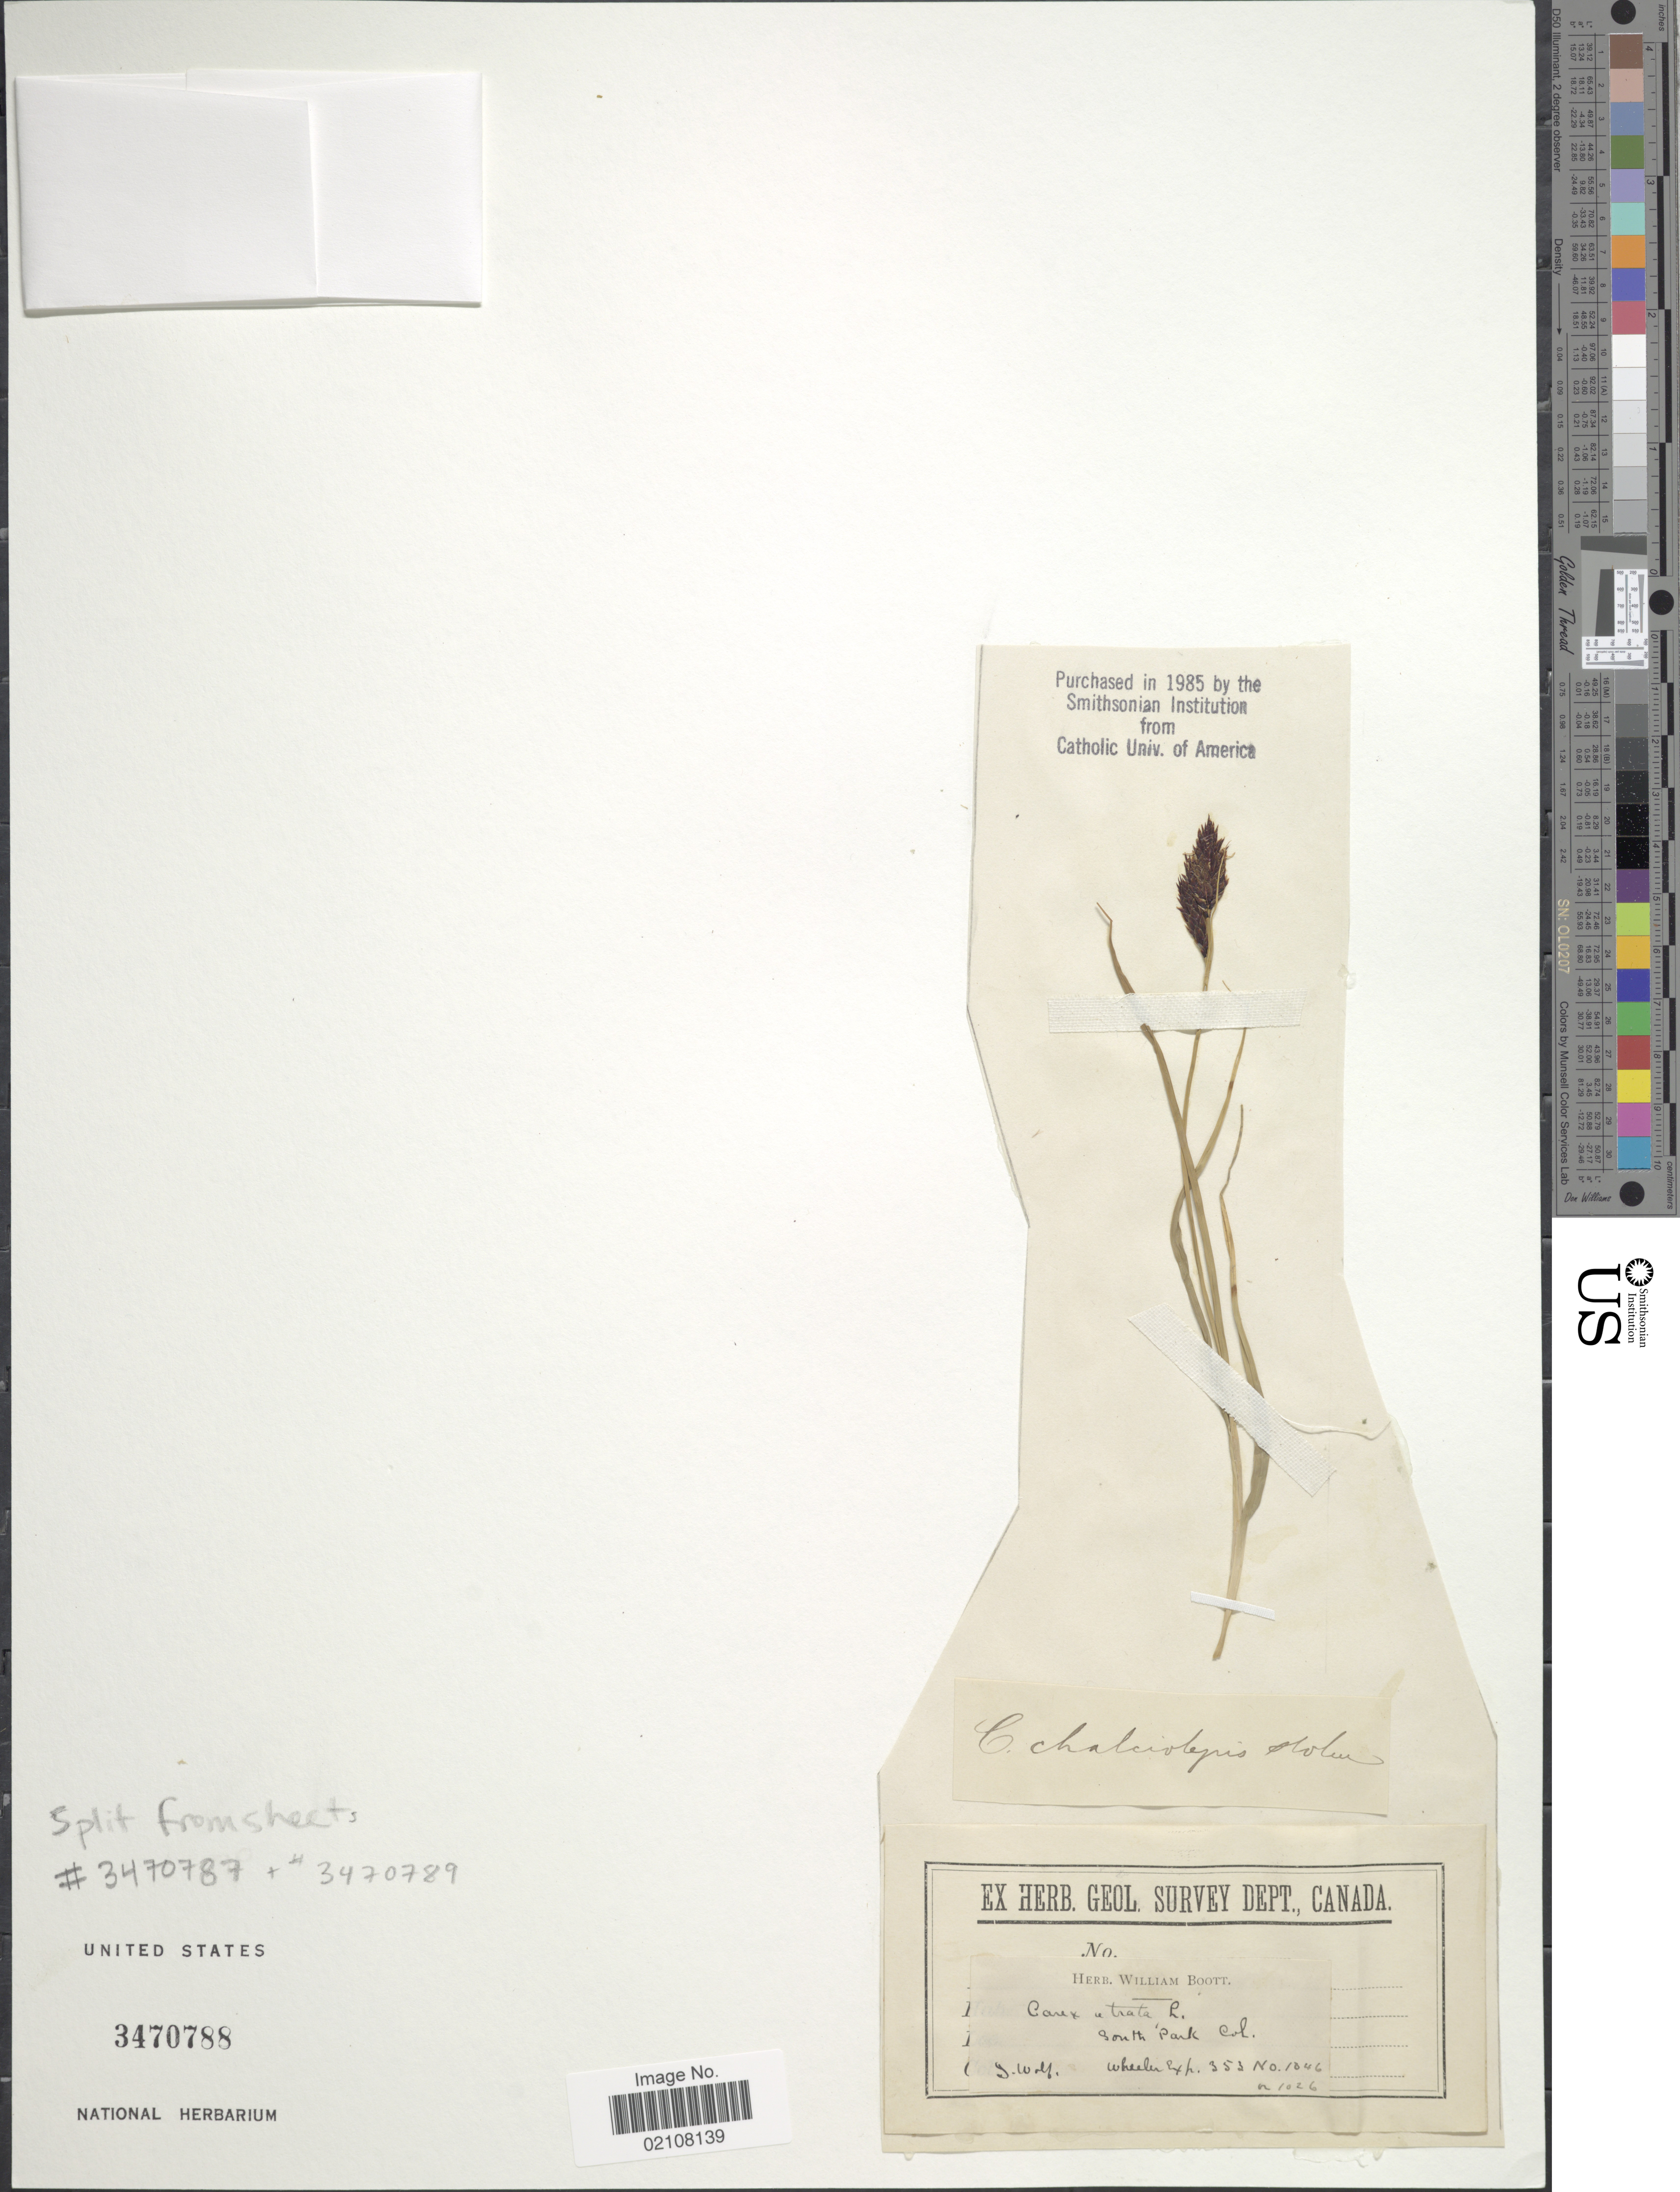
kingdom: Plantae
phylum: Tracheophyta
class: Liliopsida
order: Poales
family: Cyperaceae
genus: Carex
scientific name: Carex chalciolepis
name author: Holm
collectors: ex herb. William Boott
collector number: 1046/1026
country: United States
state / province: Colorado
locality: South Park, Wheeler Exp. 353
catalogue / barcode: US 3470788